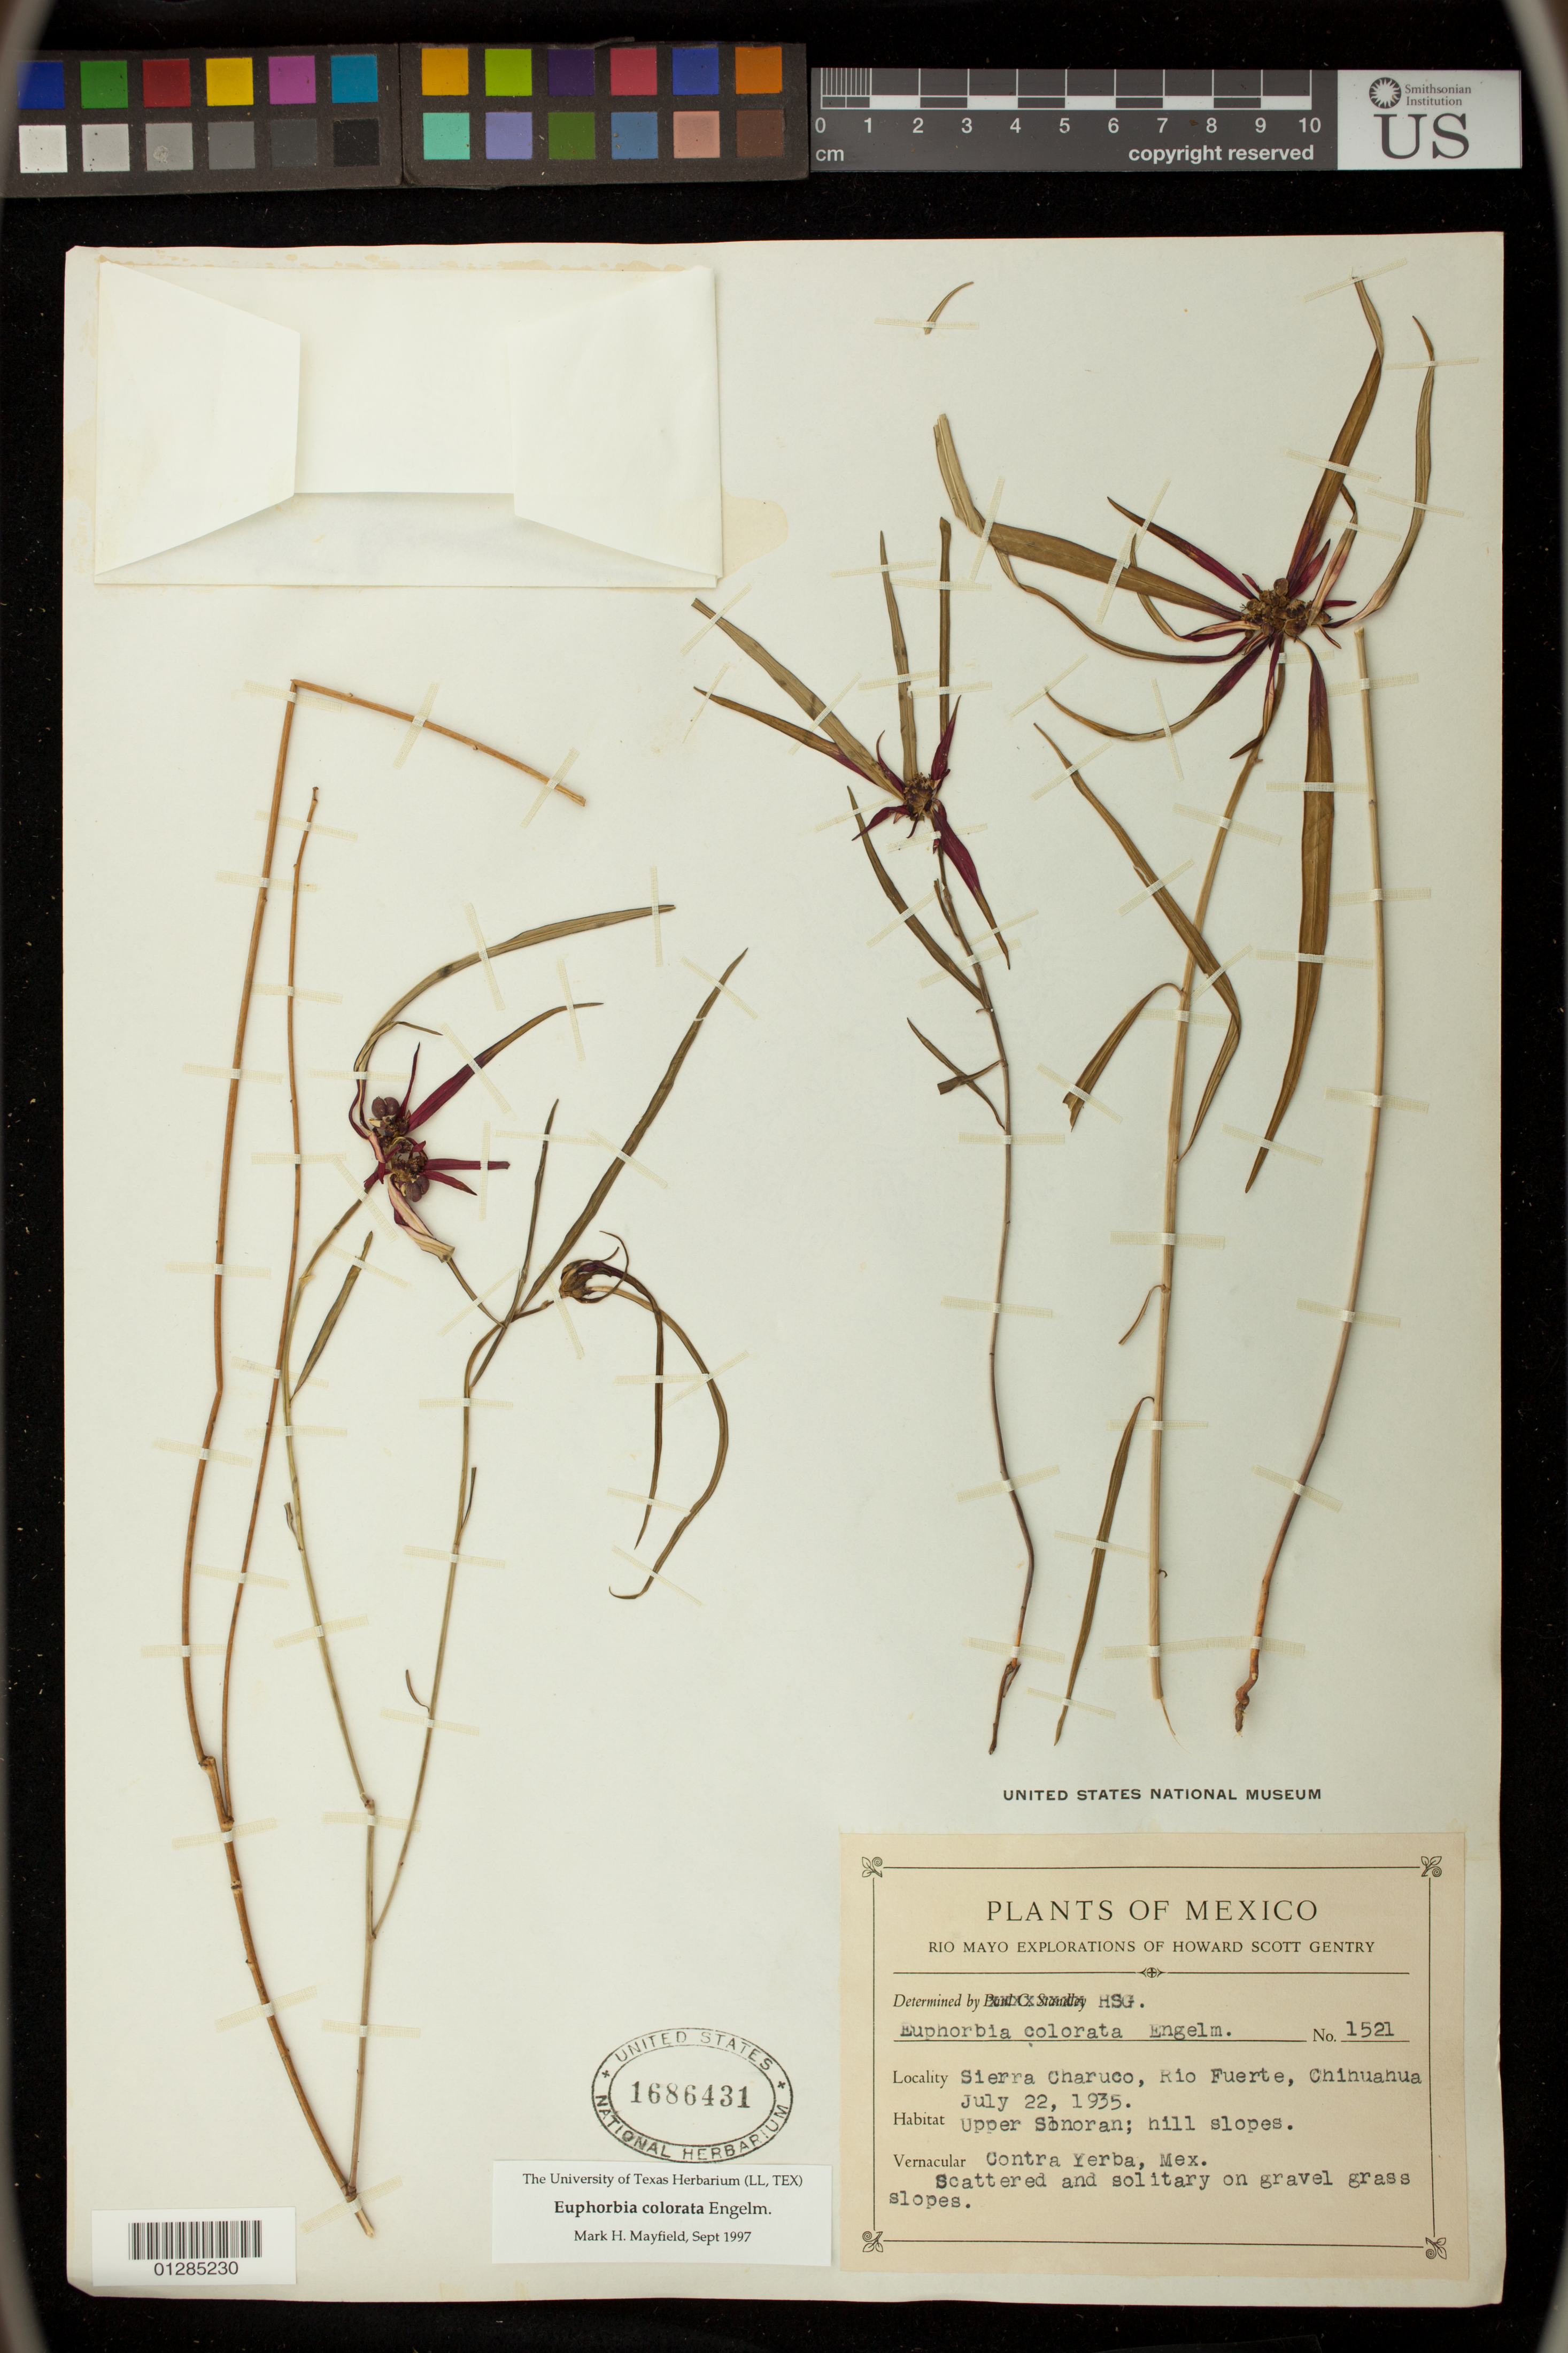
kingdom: Plantae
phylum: Tracheophyta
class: Magnoliopsida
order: Malpighiales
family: Euphorbiaceae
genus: Euphorbia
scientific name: Euphorbia colorata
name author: Engelm.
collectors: H. S. Gentry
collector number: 1521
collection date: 1935-07-22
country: Mexico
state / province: Chihuahua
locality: Sierra Charuco, Rio Fuerte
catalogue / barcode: US 1686431